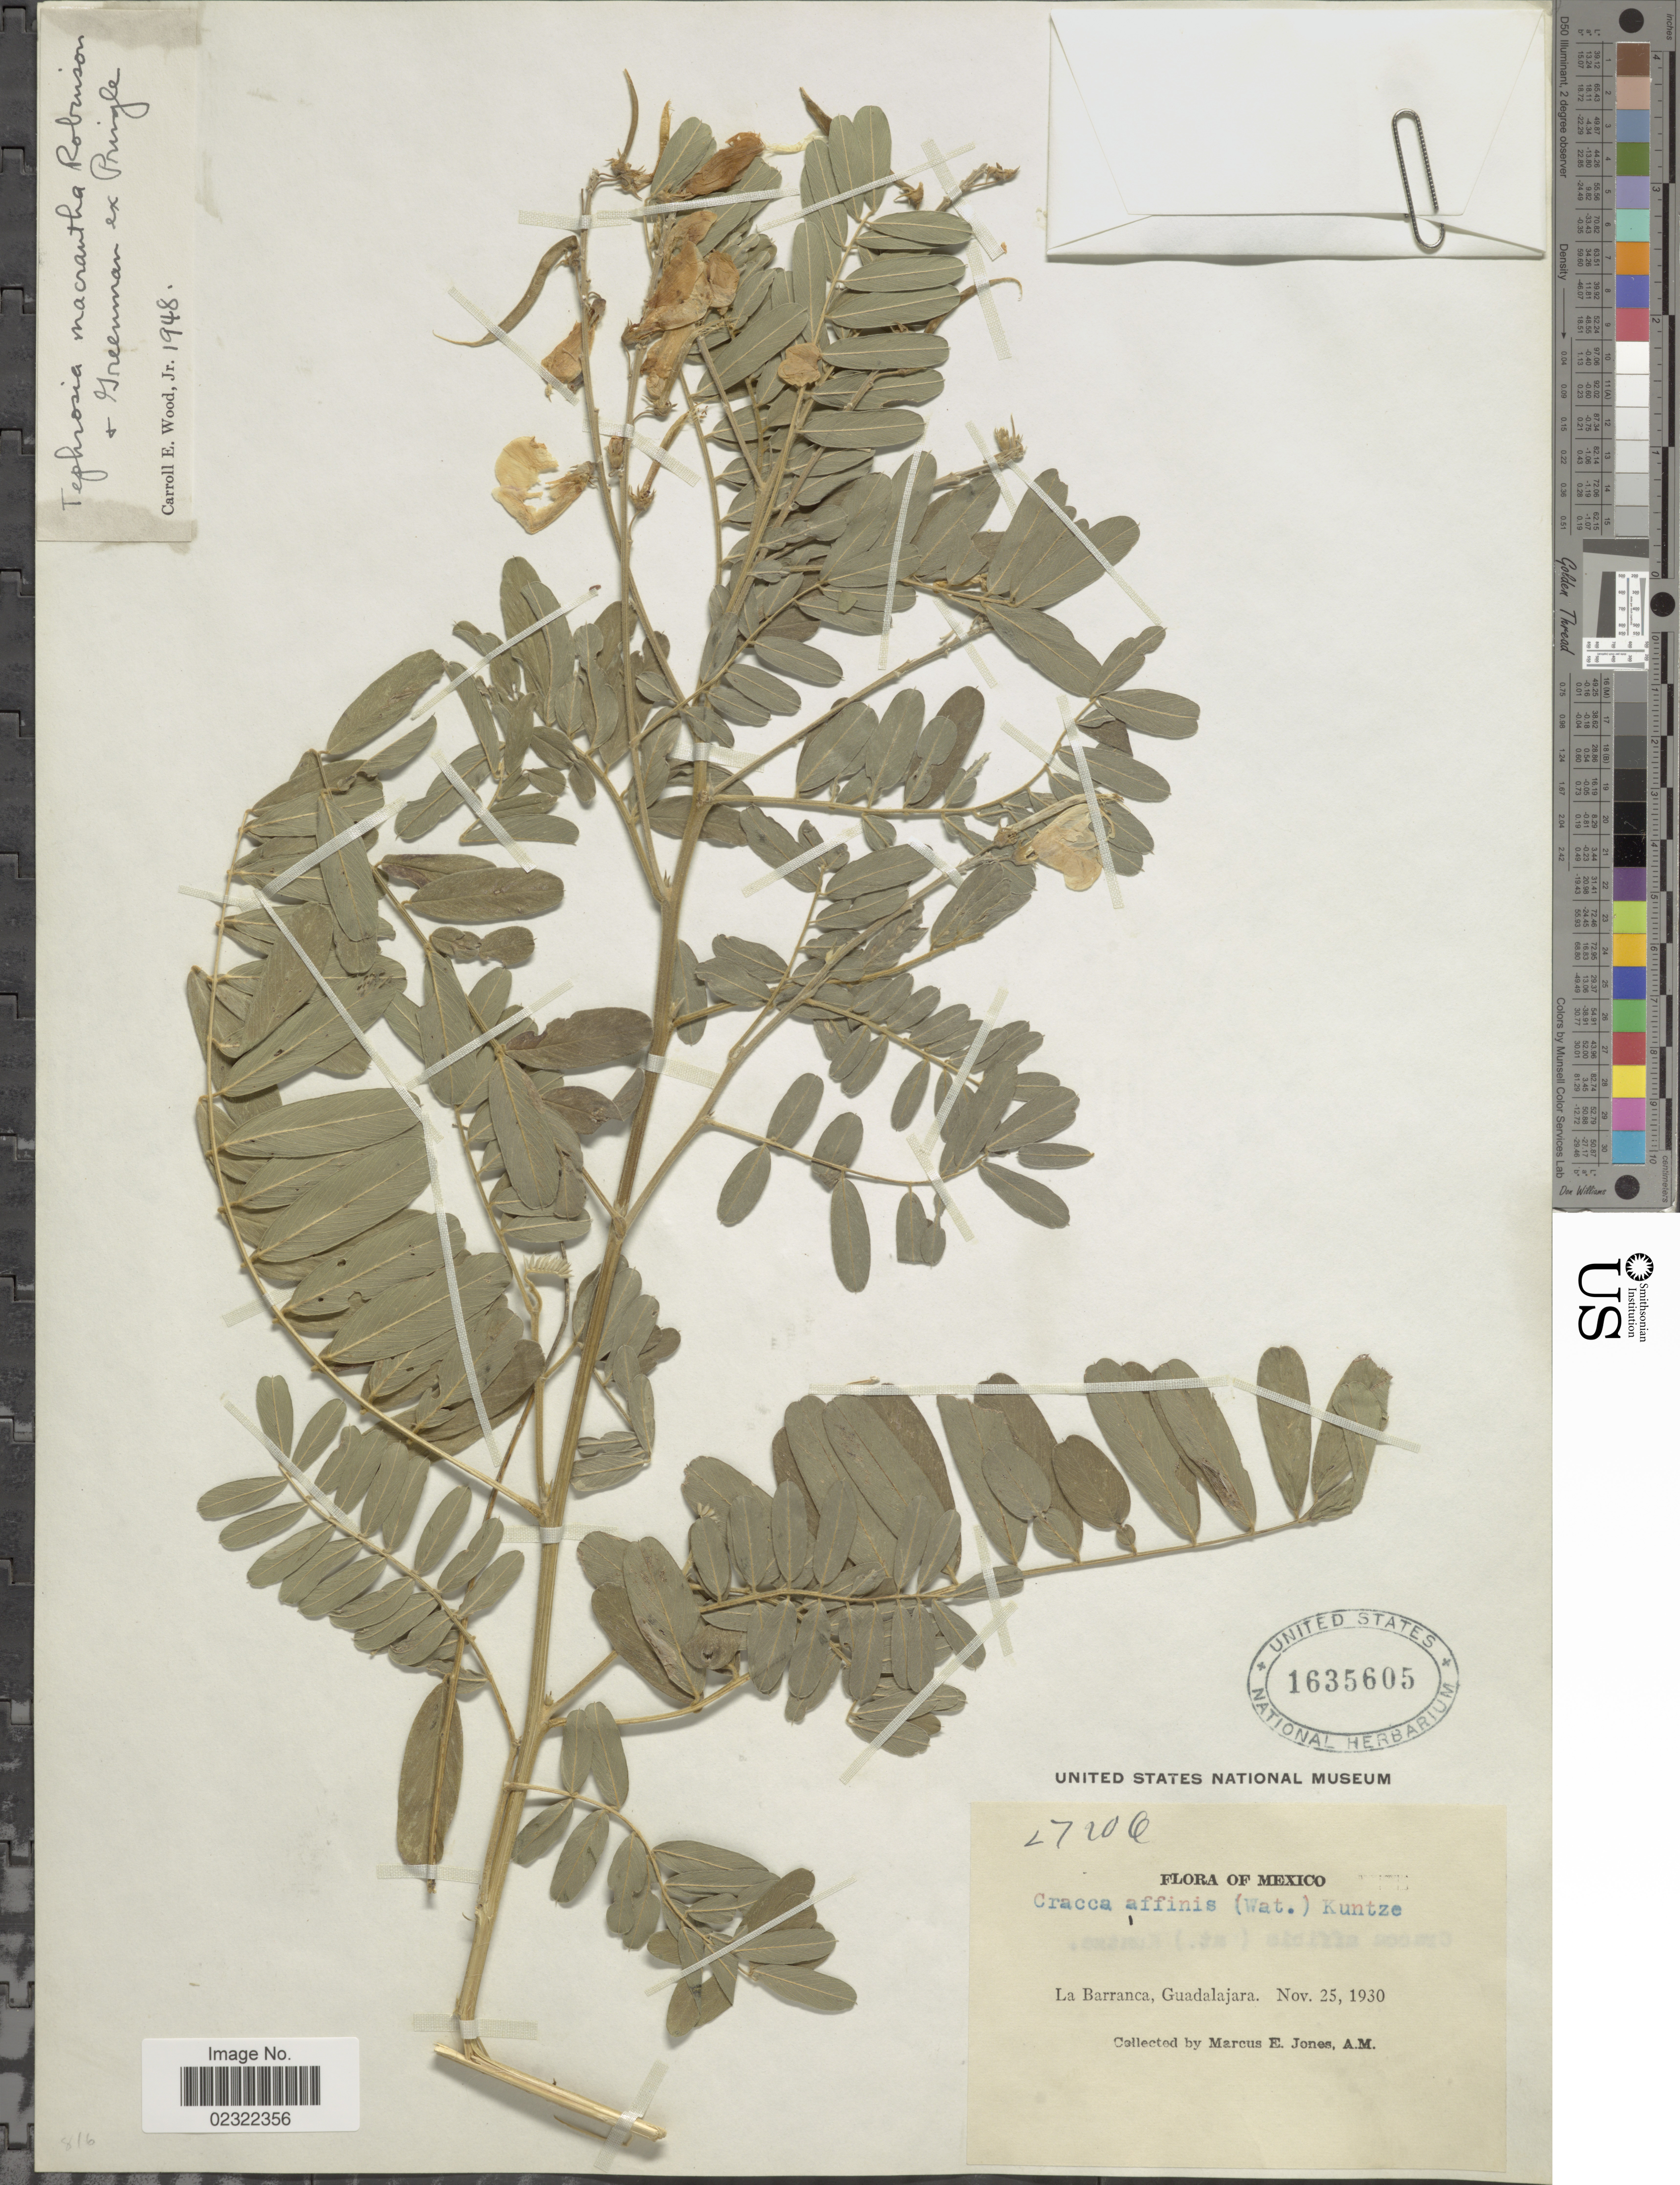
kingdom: Plantae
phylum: Tracheophyta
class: Magnoliopsida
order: Fabales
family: Fabaceae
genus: Tephrosia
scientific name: Tephrosia macrantha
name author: B.L. Rob. & Greenm. ex Pringle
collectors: M. E. Jones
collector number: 27206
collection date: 1930-11-25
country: Mexico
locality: Mexico, La Barranca, Guadalajara.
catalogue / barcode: US 1635605